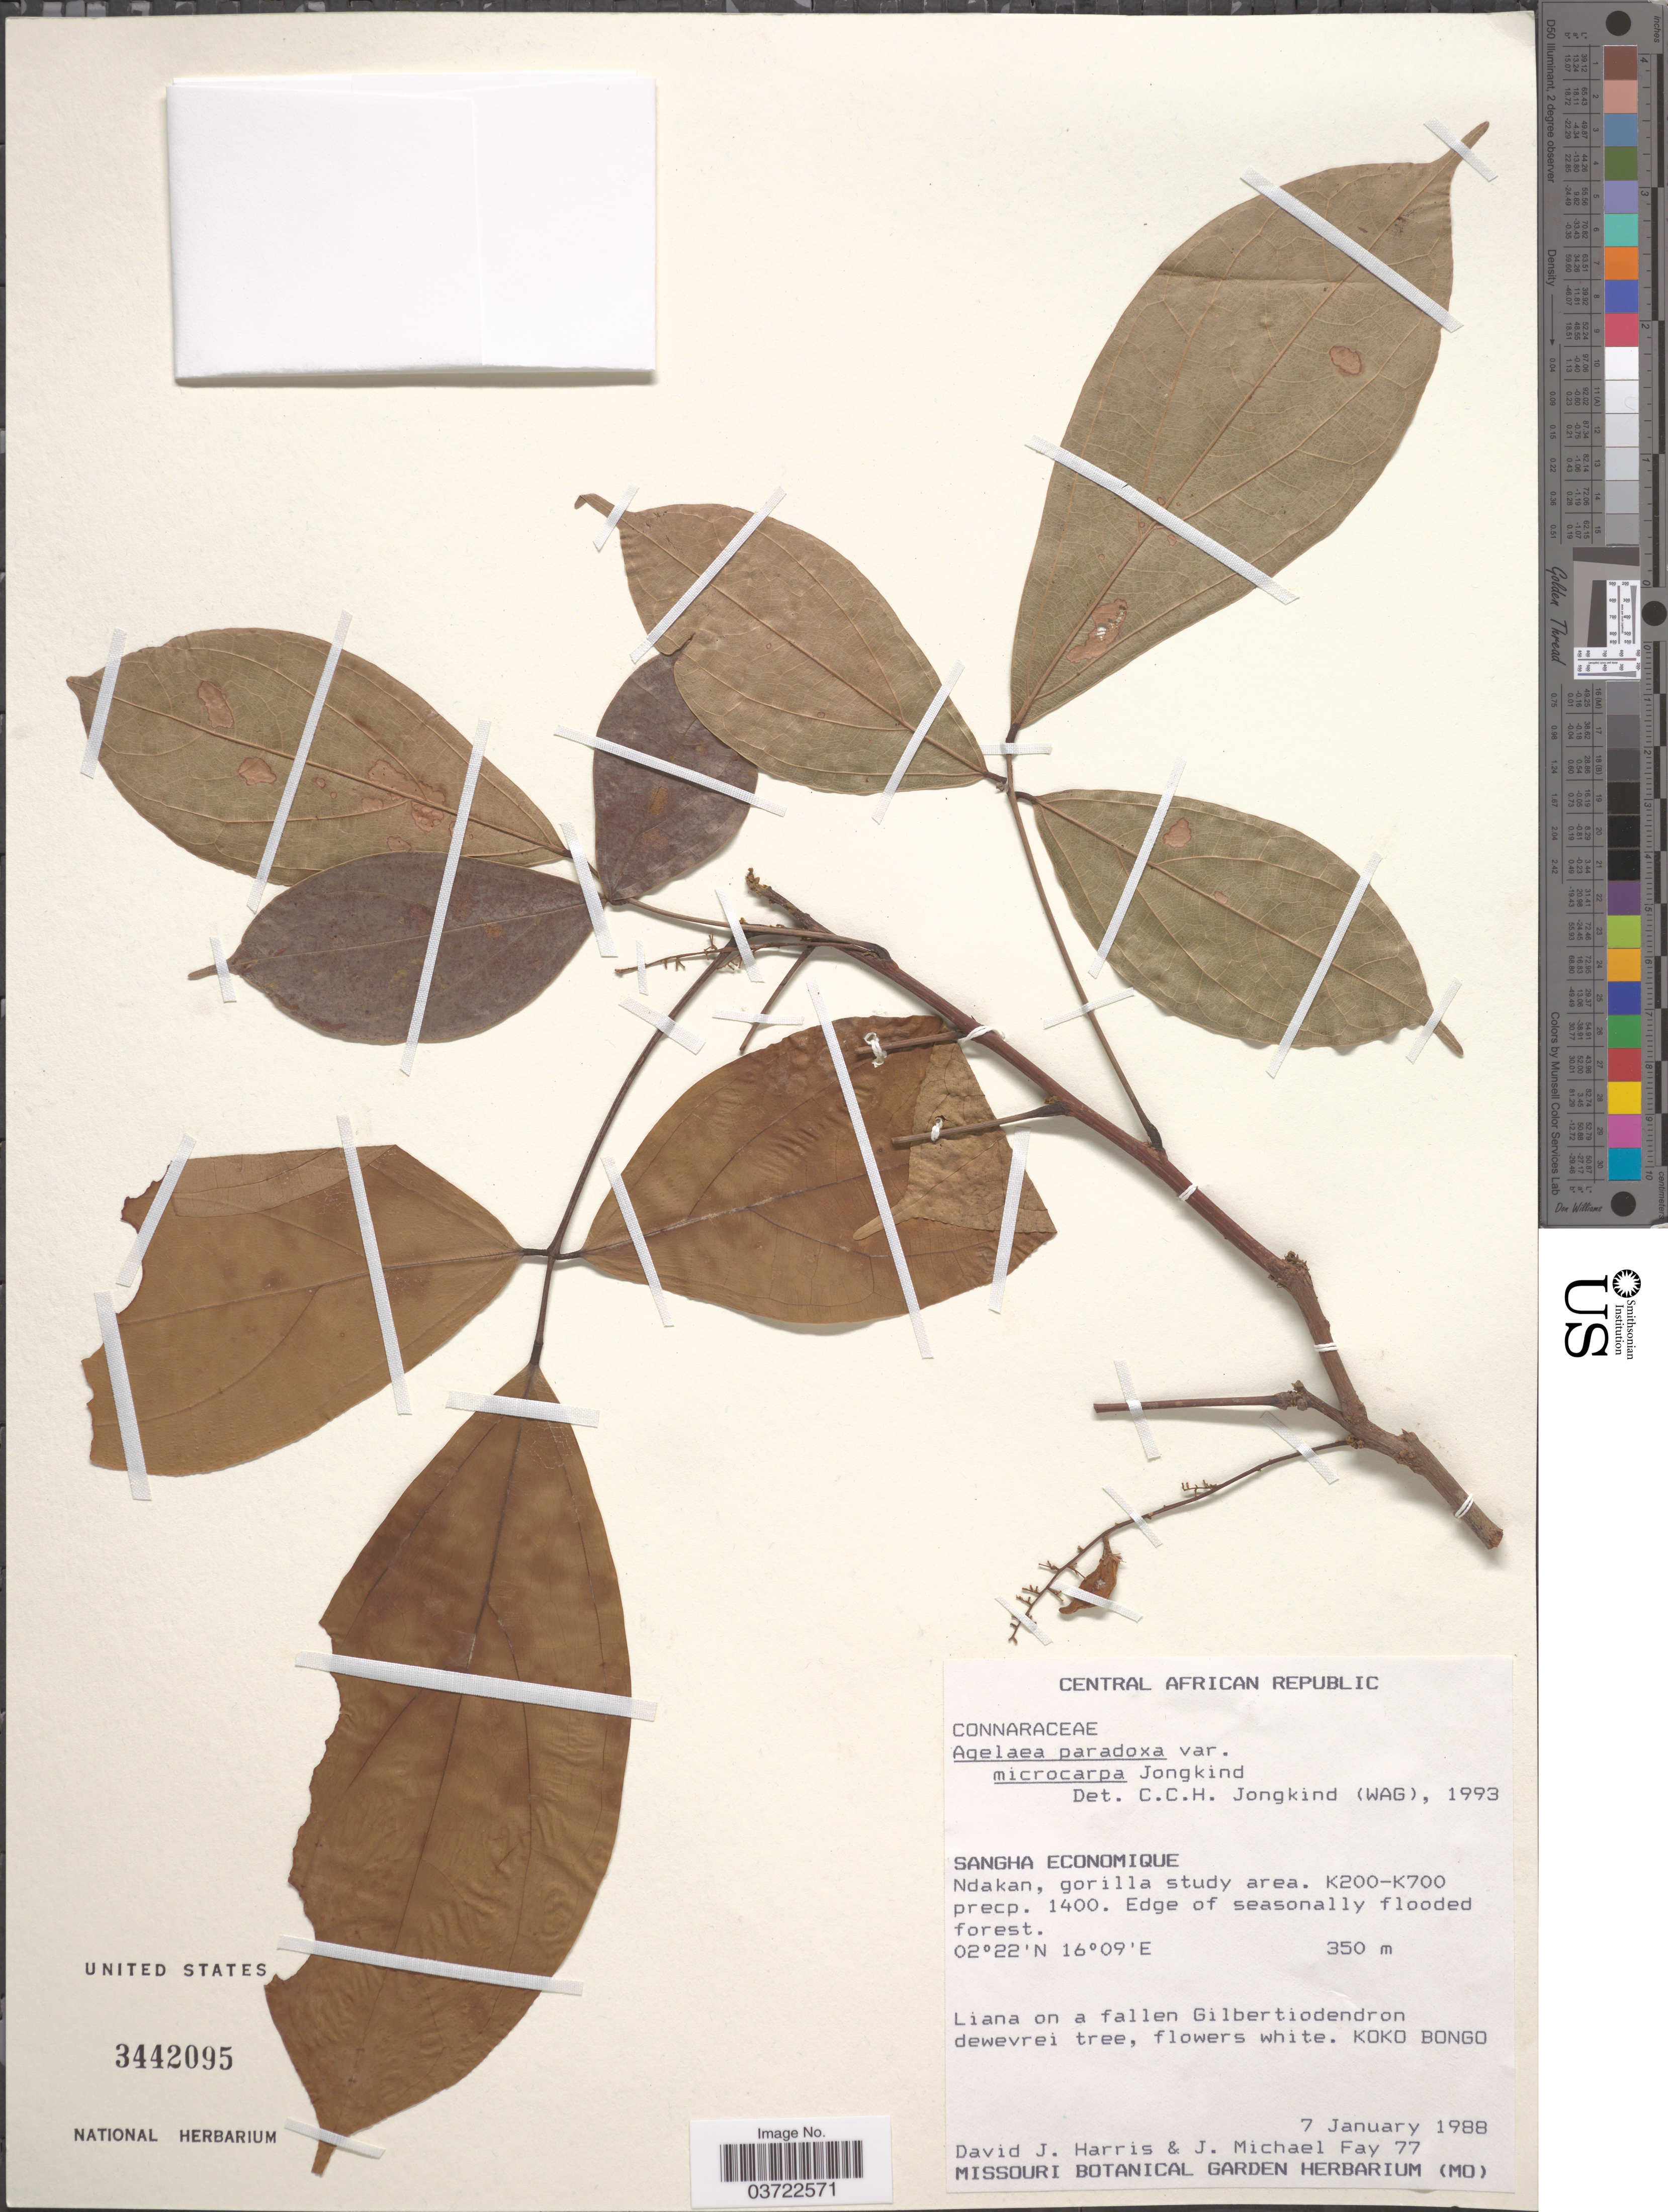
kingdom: Plantae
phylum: Tracheophyta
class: Magnoliopsida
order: Oxalidales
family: Connaraceae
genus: Agelaea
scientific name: Agelaea paradoxa var. microcarpa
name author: Jongkind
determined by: Jongkind, C. C. H.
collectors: D. J. Harris & J. M. Fay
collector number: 77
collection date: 1988-01-07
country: Central African Republic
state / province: Sangha-Mbaere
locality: Sangha Economique. Ndakan, gorilla study area. K200-K700.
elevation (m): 350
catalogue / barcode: US 3442095